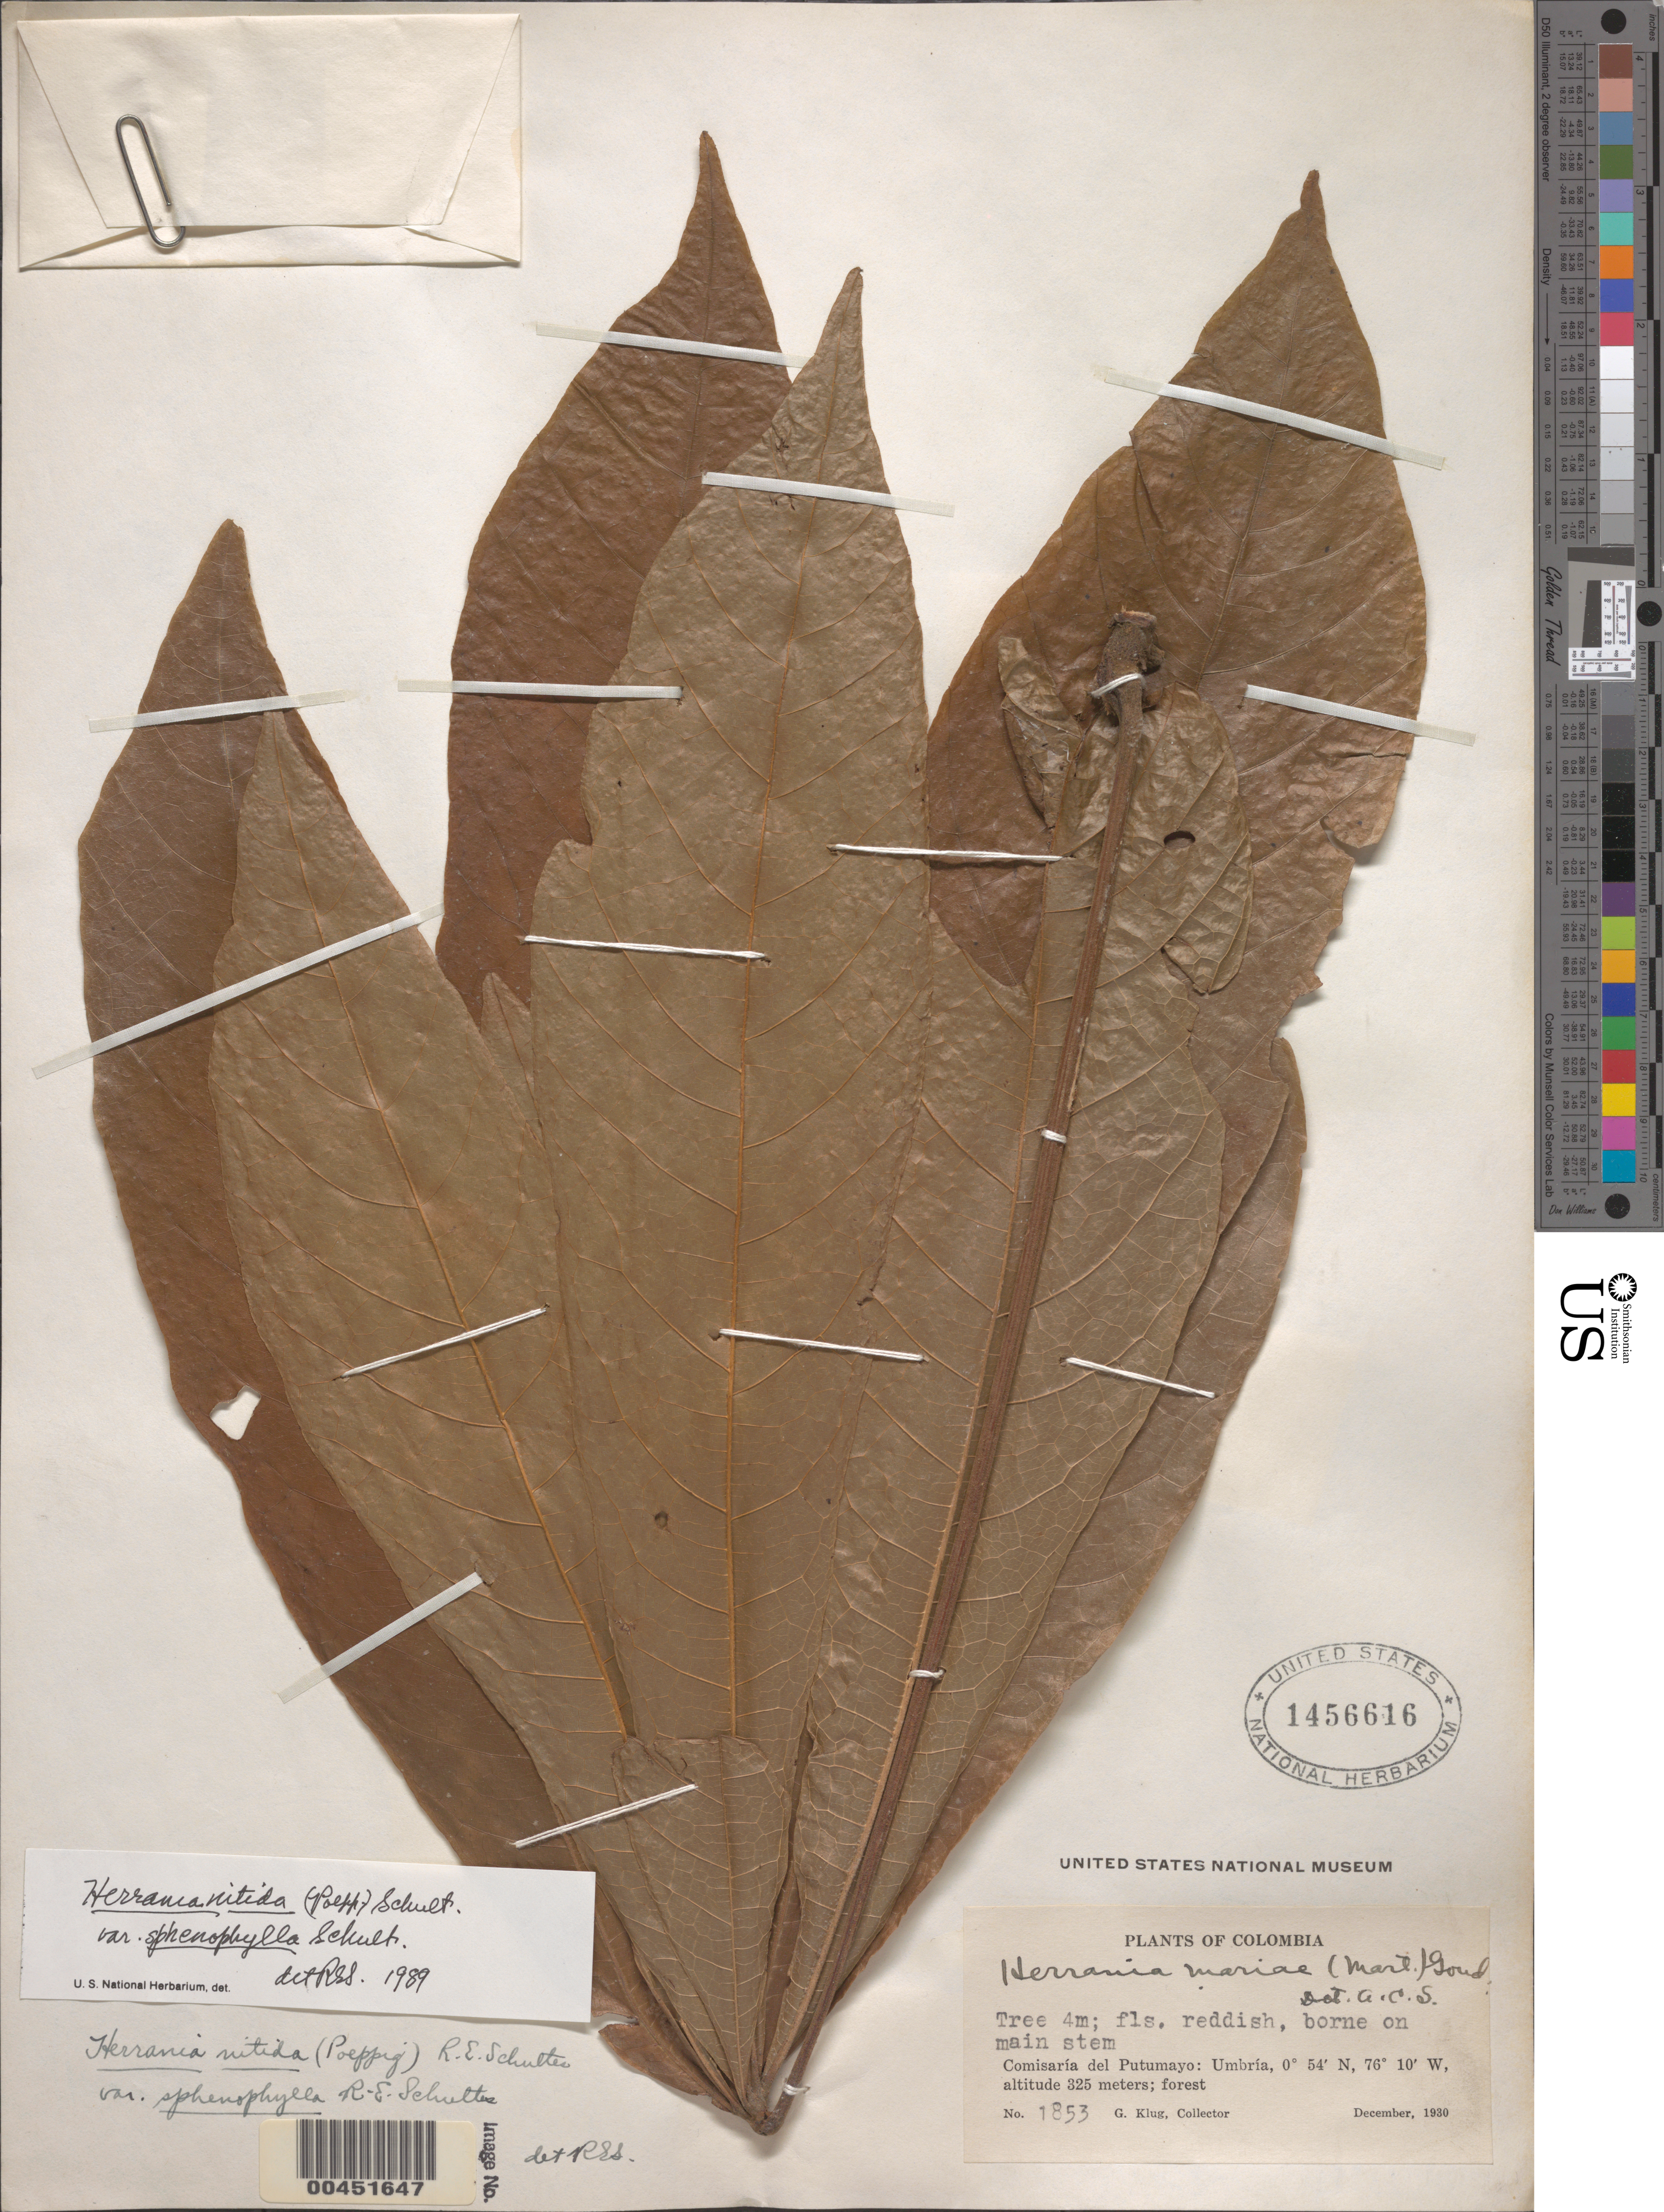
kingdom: Plantae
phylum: Tracheophyta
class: Magnoliopsida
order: Malvales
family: Malvaceae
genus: Herrania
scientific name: Herrania nitida var. sphenophylla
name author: R.E. Schult.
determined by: Schultes, R. E.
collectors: G. Klug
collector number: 1853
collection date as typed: Dec 1930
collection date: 1930-12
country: Colombia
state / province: Putumayo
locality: Umbría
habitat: forest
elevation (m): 325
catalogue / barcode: US 1456616